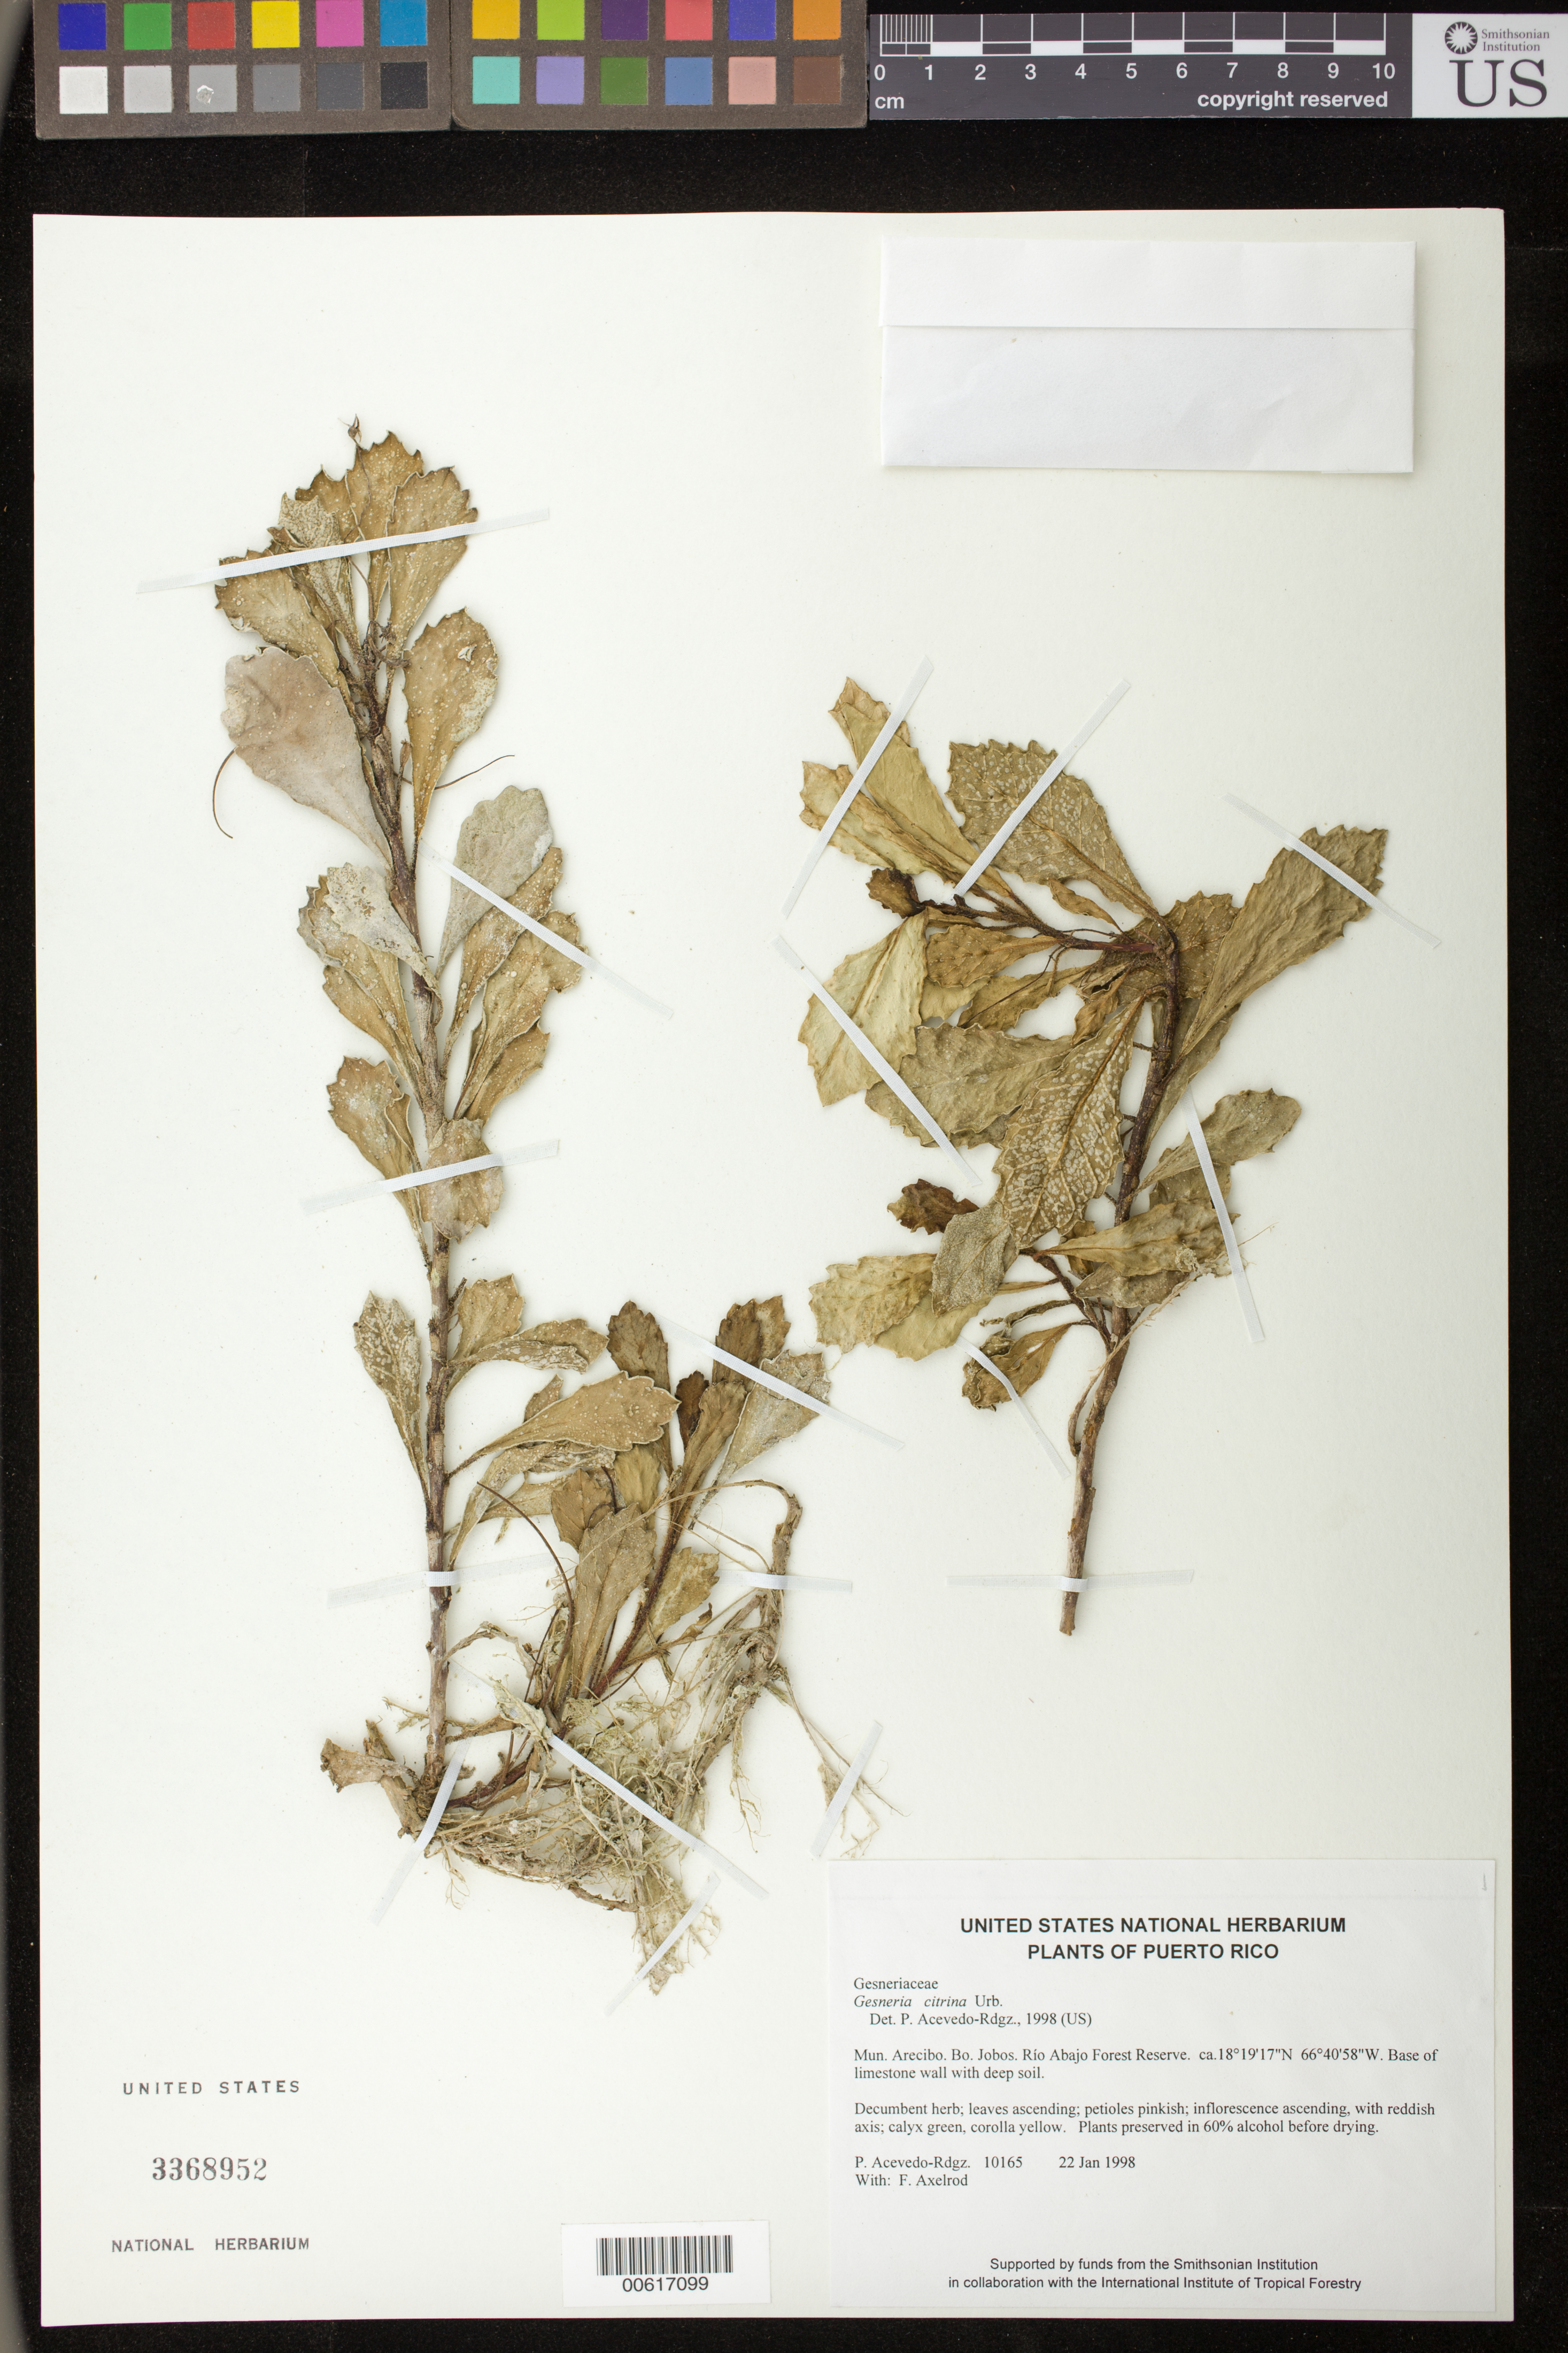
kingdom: Plantae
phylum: Tracheophyta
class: Magnoliopsida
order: Lamiales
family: Gesneriaceae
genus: Gesneria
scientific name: Gesneria citrina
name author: Urb.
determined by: Skog, Laurence E.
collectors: P. Acevedo-Rodr. & F. S. Axelrod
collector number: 10165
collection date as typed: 22 Jan 1998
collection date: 1998-01-22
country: Puerto Rico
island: Puerto Rico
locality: Mun. Arecibo; Bo. Jobos, Río Abajo Forest Reserve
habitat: Base of limestone wall with deep soil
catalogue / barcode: US 3368952